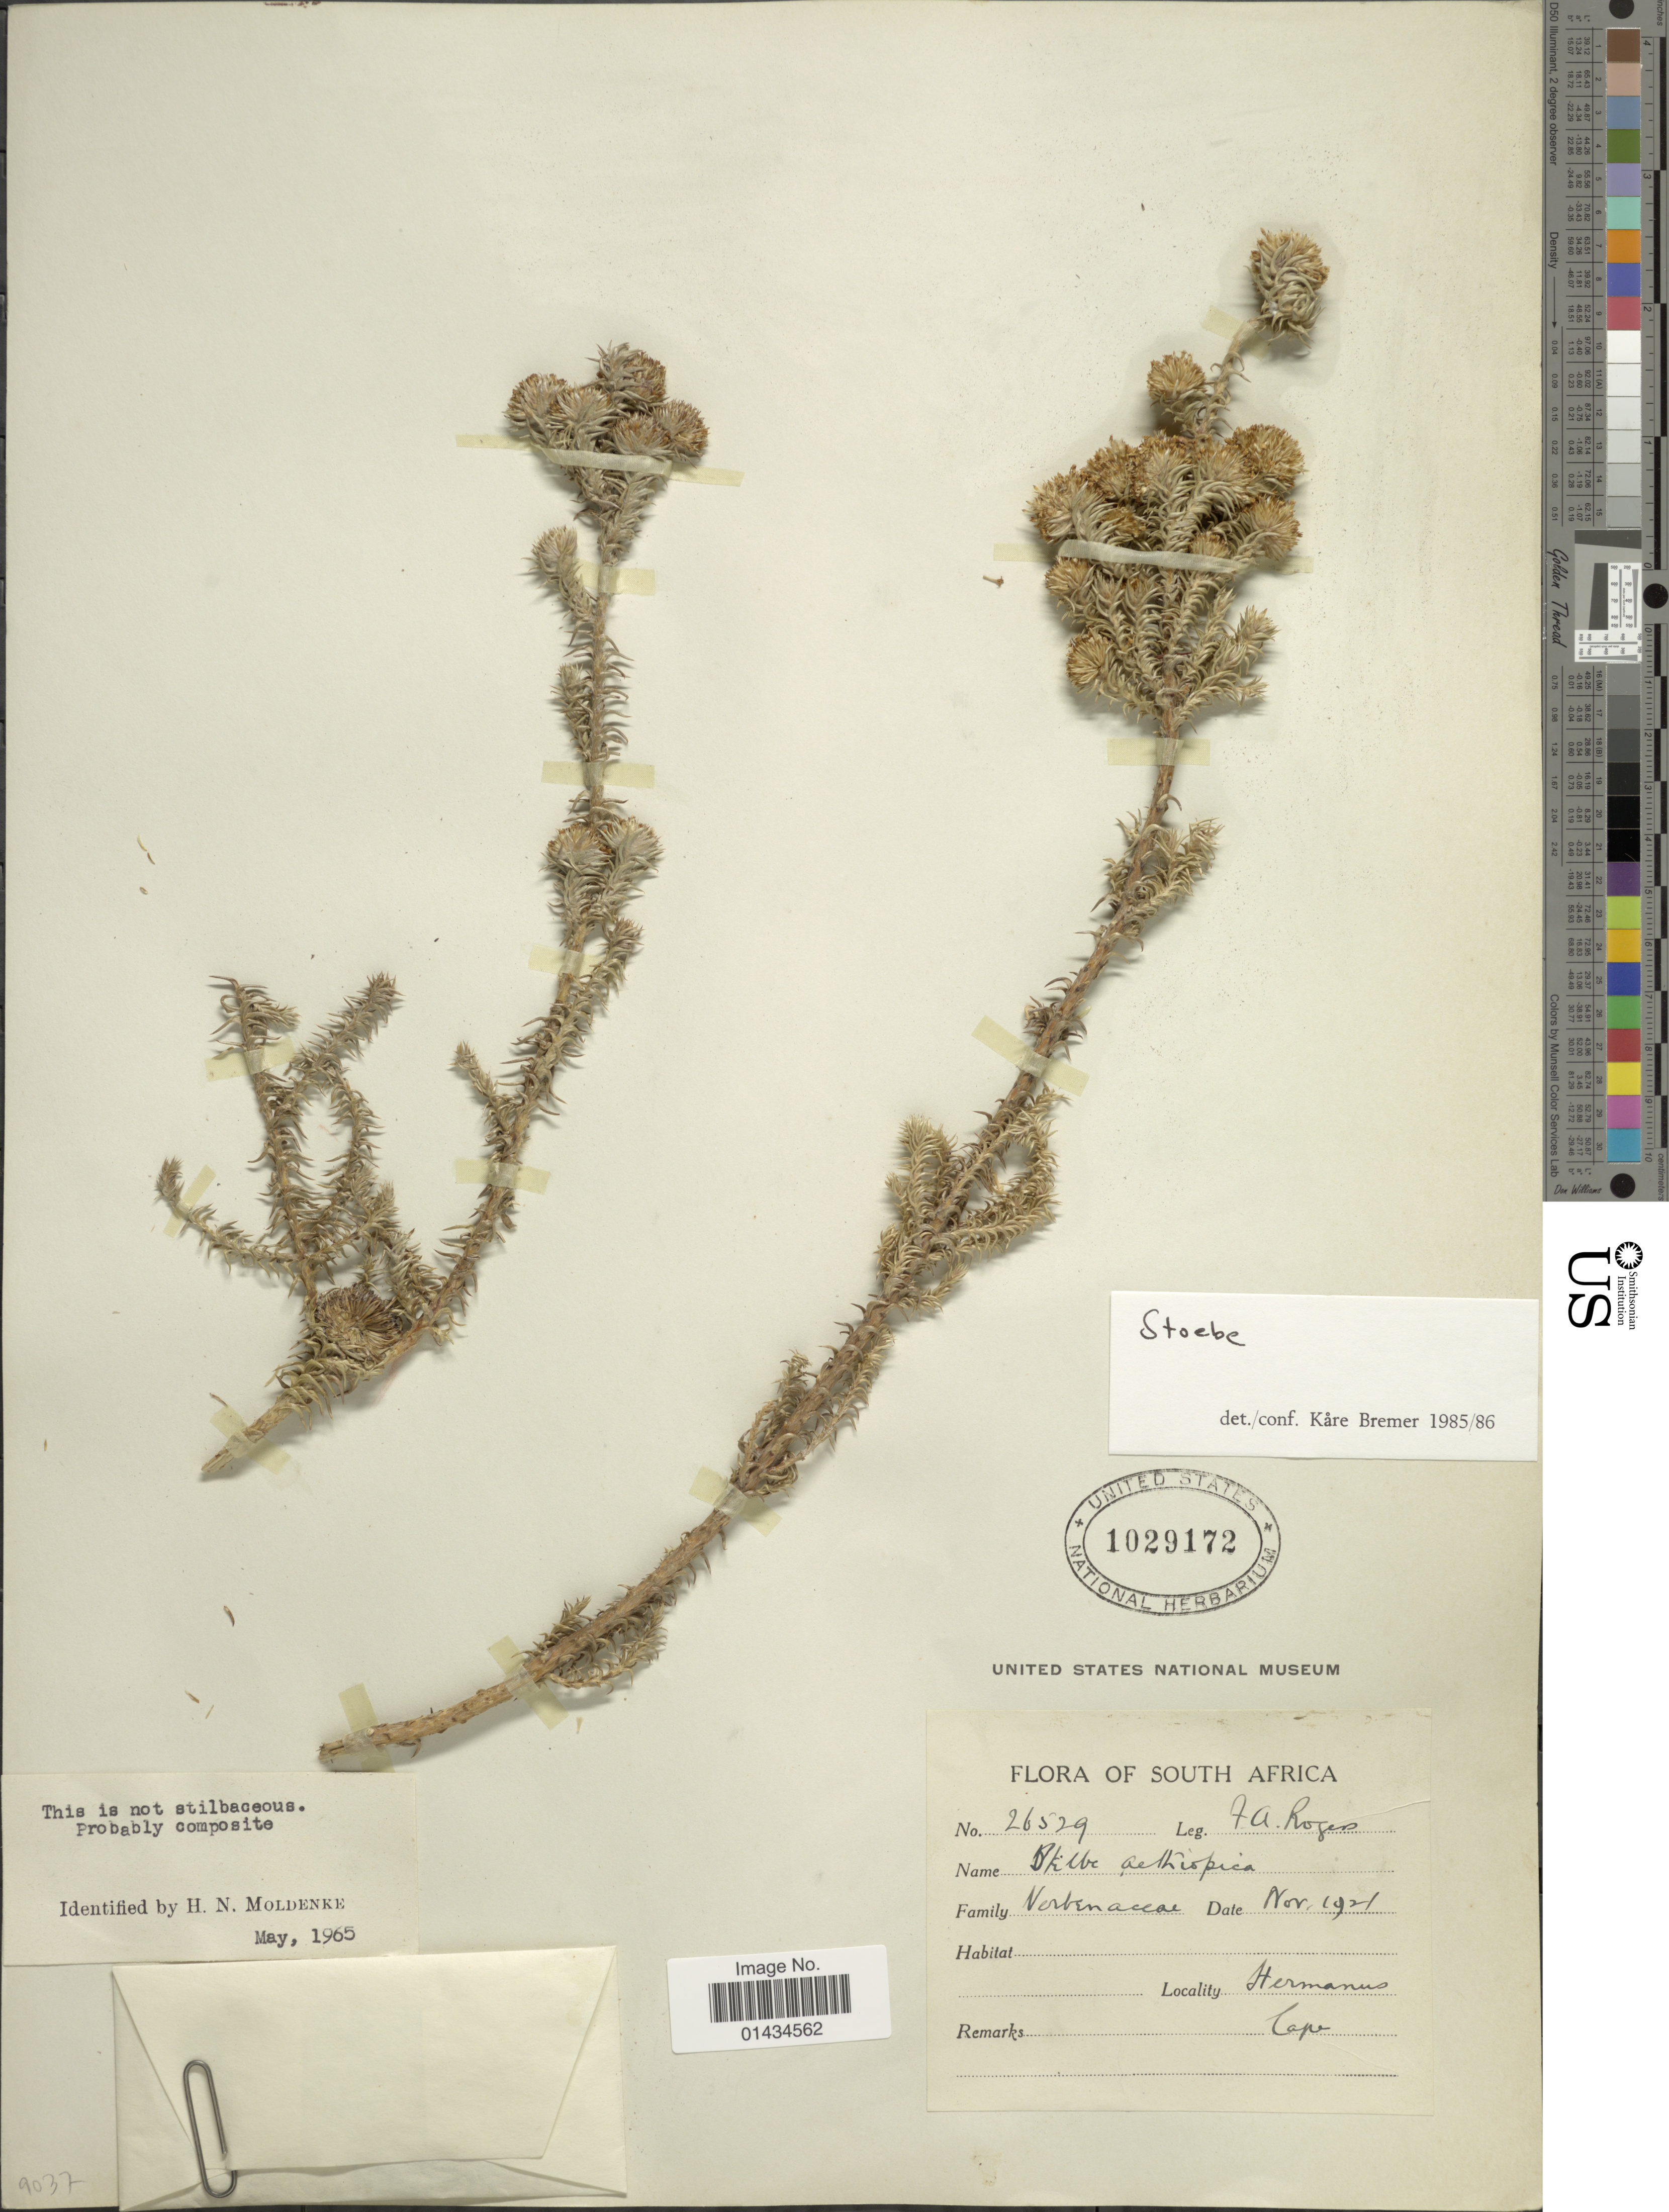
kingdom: Plantae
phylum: Tracheophyta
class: Magnoliopsida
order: Asterales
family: Asteraceae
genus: Stoebe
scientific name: Stoebe sp.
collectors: F. A. Rogers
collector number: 26529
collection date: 1921-11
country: South Africa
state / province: Western Cape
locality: Hermanus, Cape [Cape Province]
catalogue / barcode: US 1029172